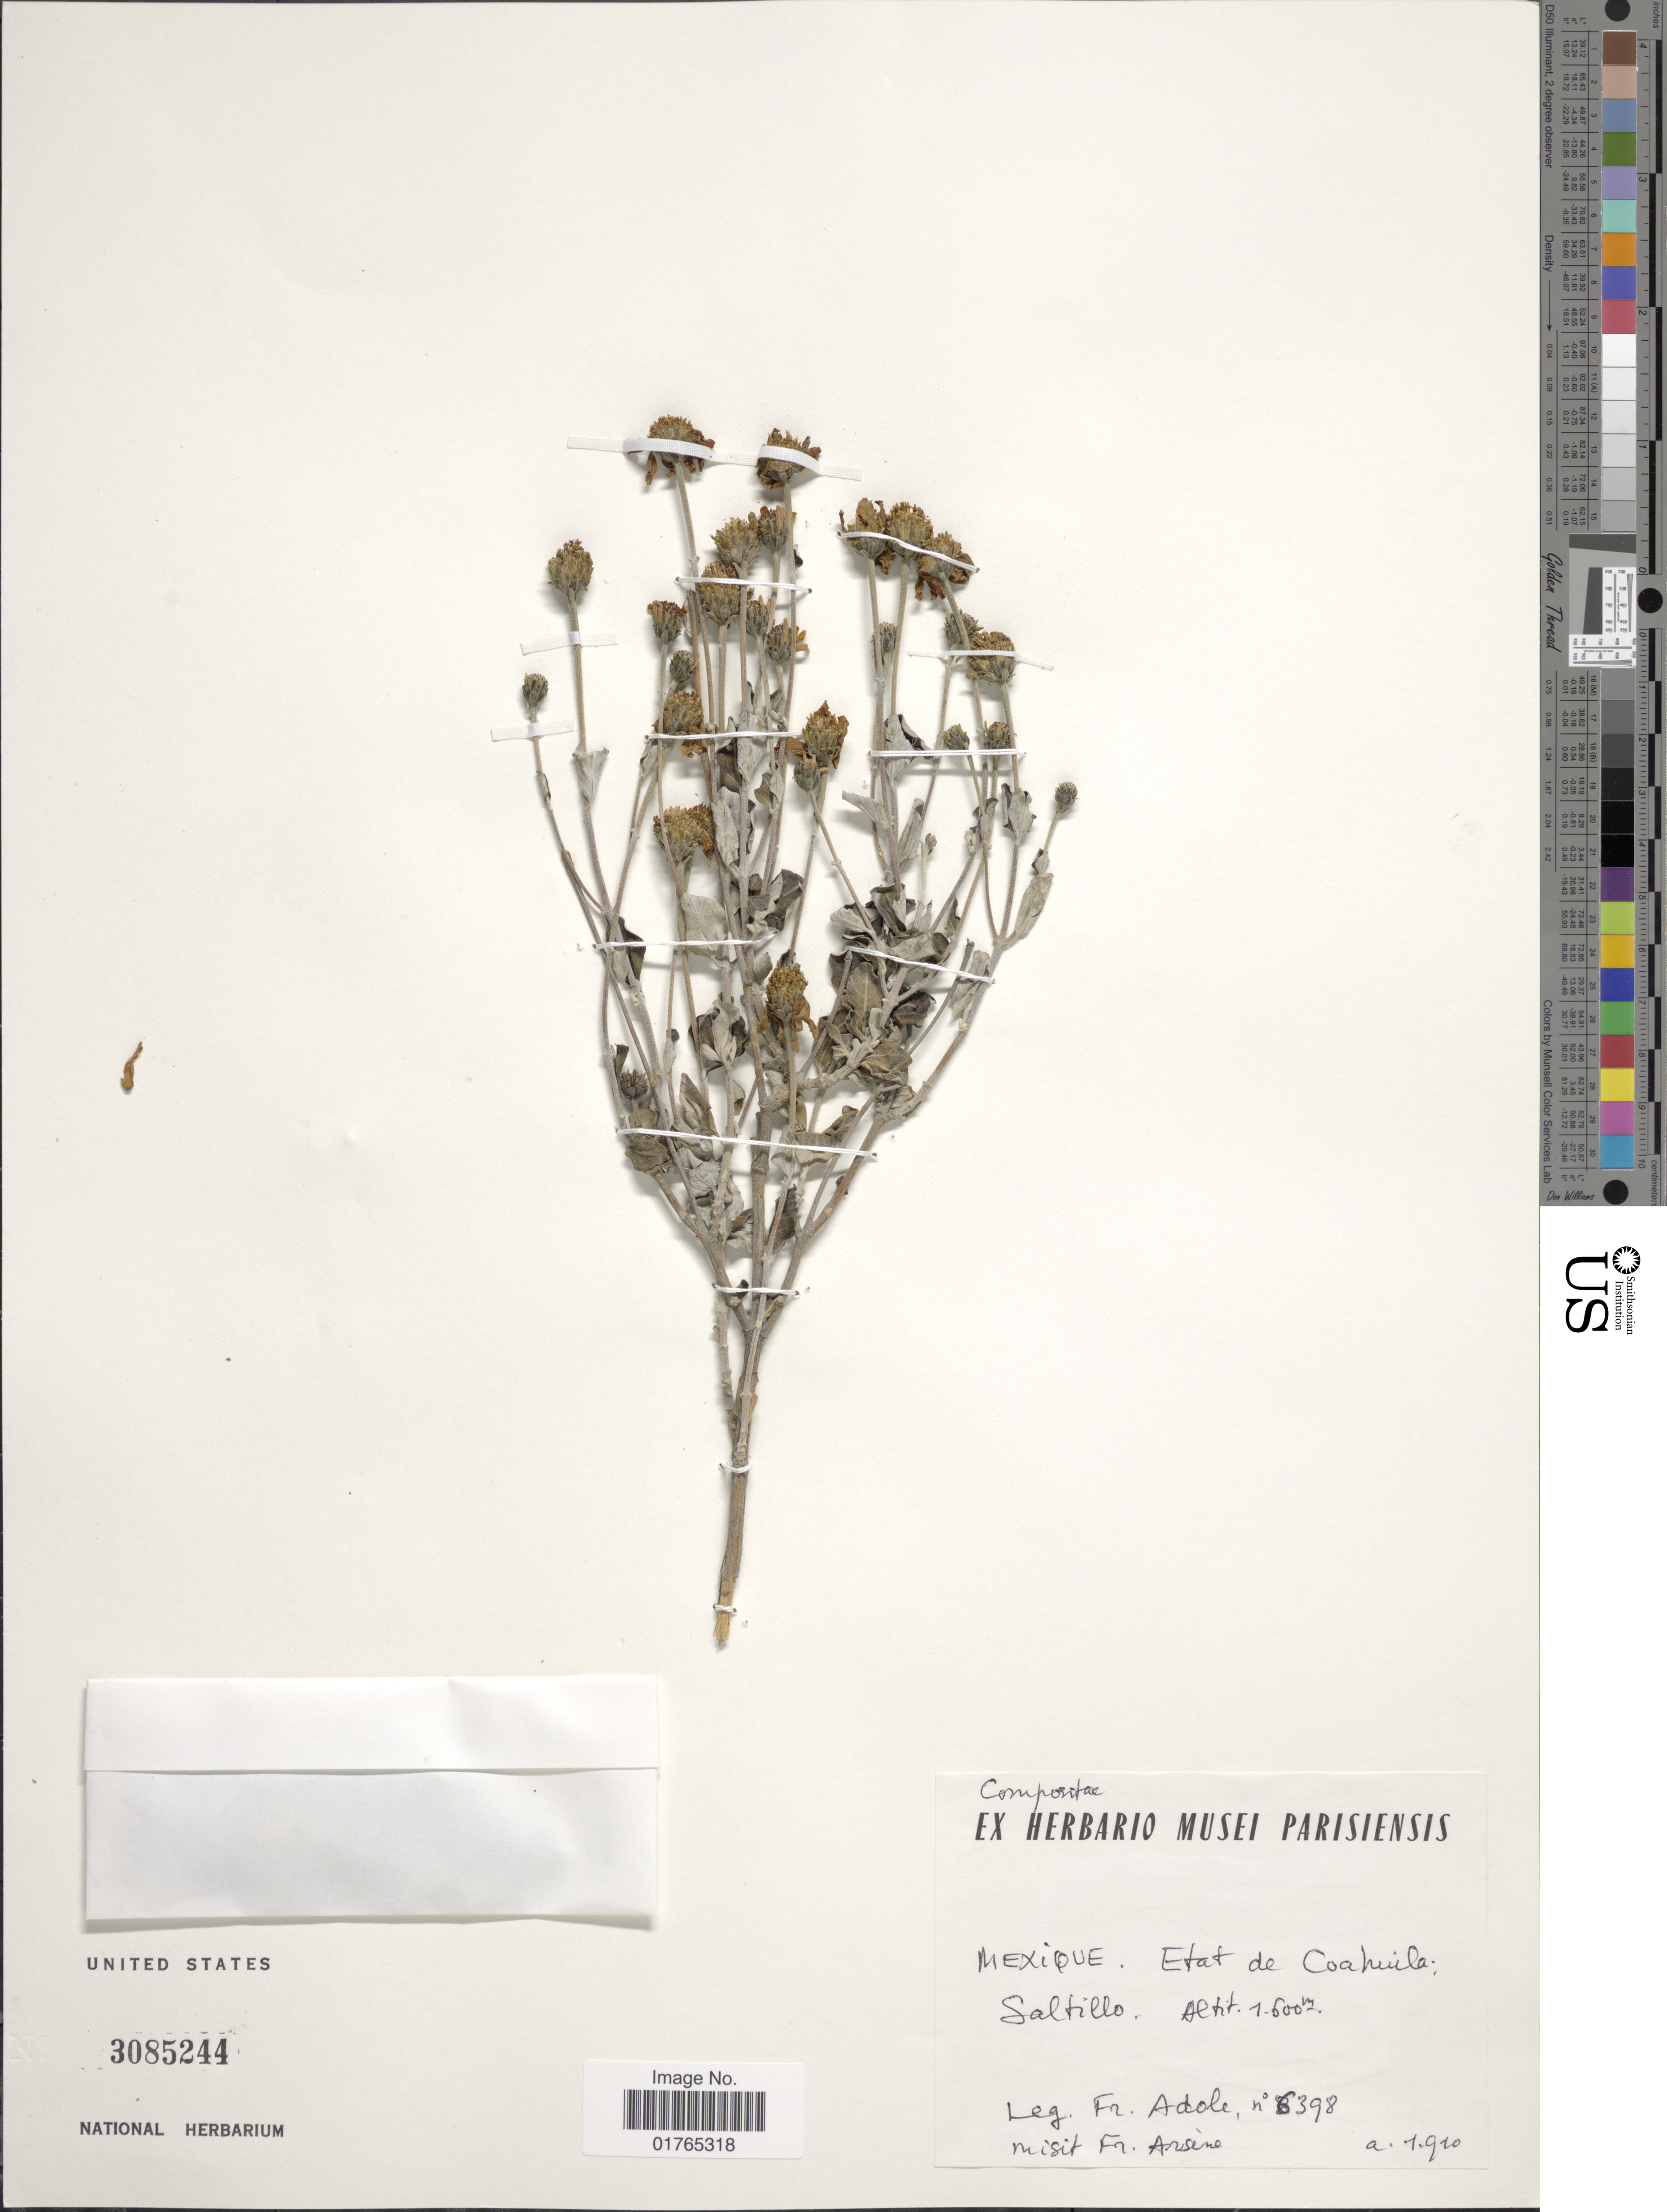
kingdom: Plantae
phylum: Tracheophyta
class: Magnoliopsida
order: Asterales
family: Asteraceae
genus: Jefea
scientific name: Jefea brevifolia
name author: (A. Gray) Strother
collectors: Bro. Adole & Bro. G. Arsène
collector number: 6398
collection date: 1910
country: Mexico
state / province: Coahuila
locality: Saltillo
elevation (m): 1600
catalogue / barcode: US 3085244